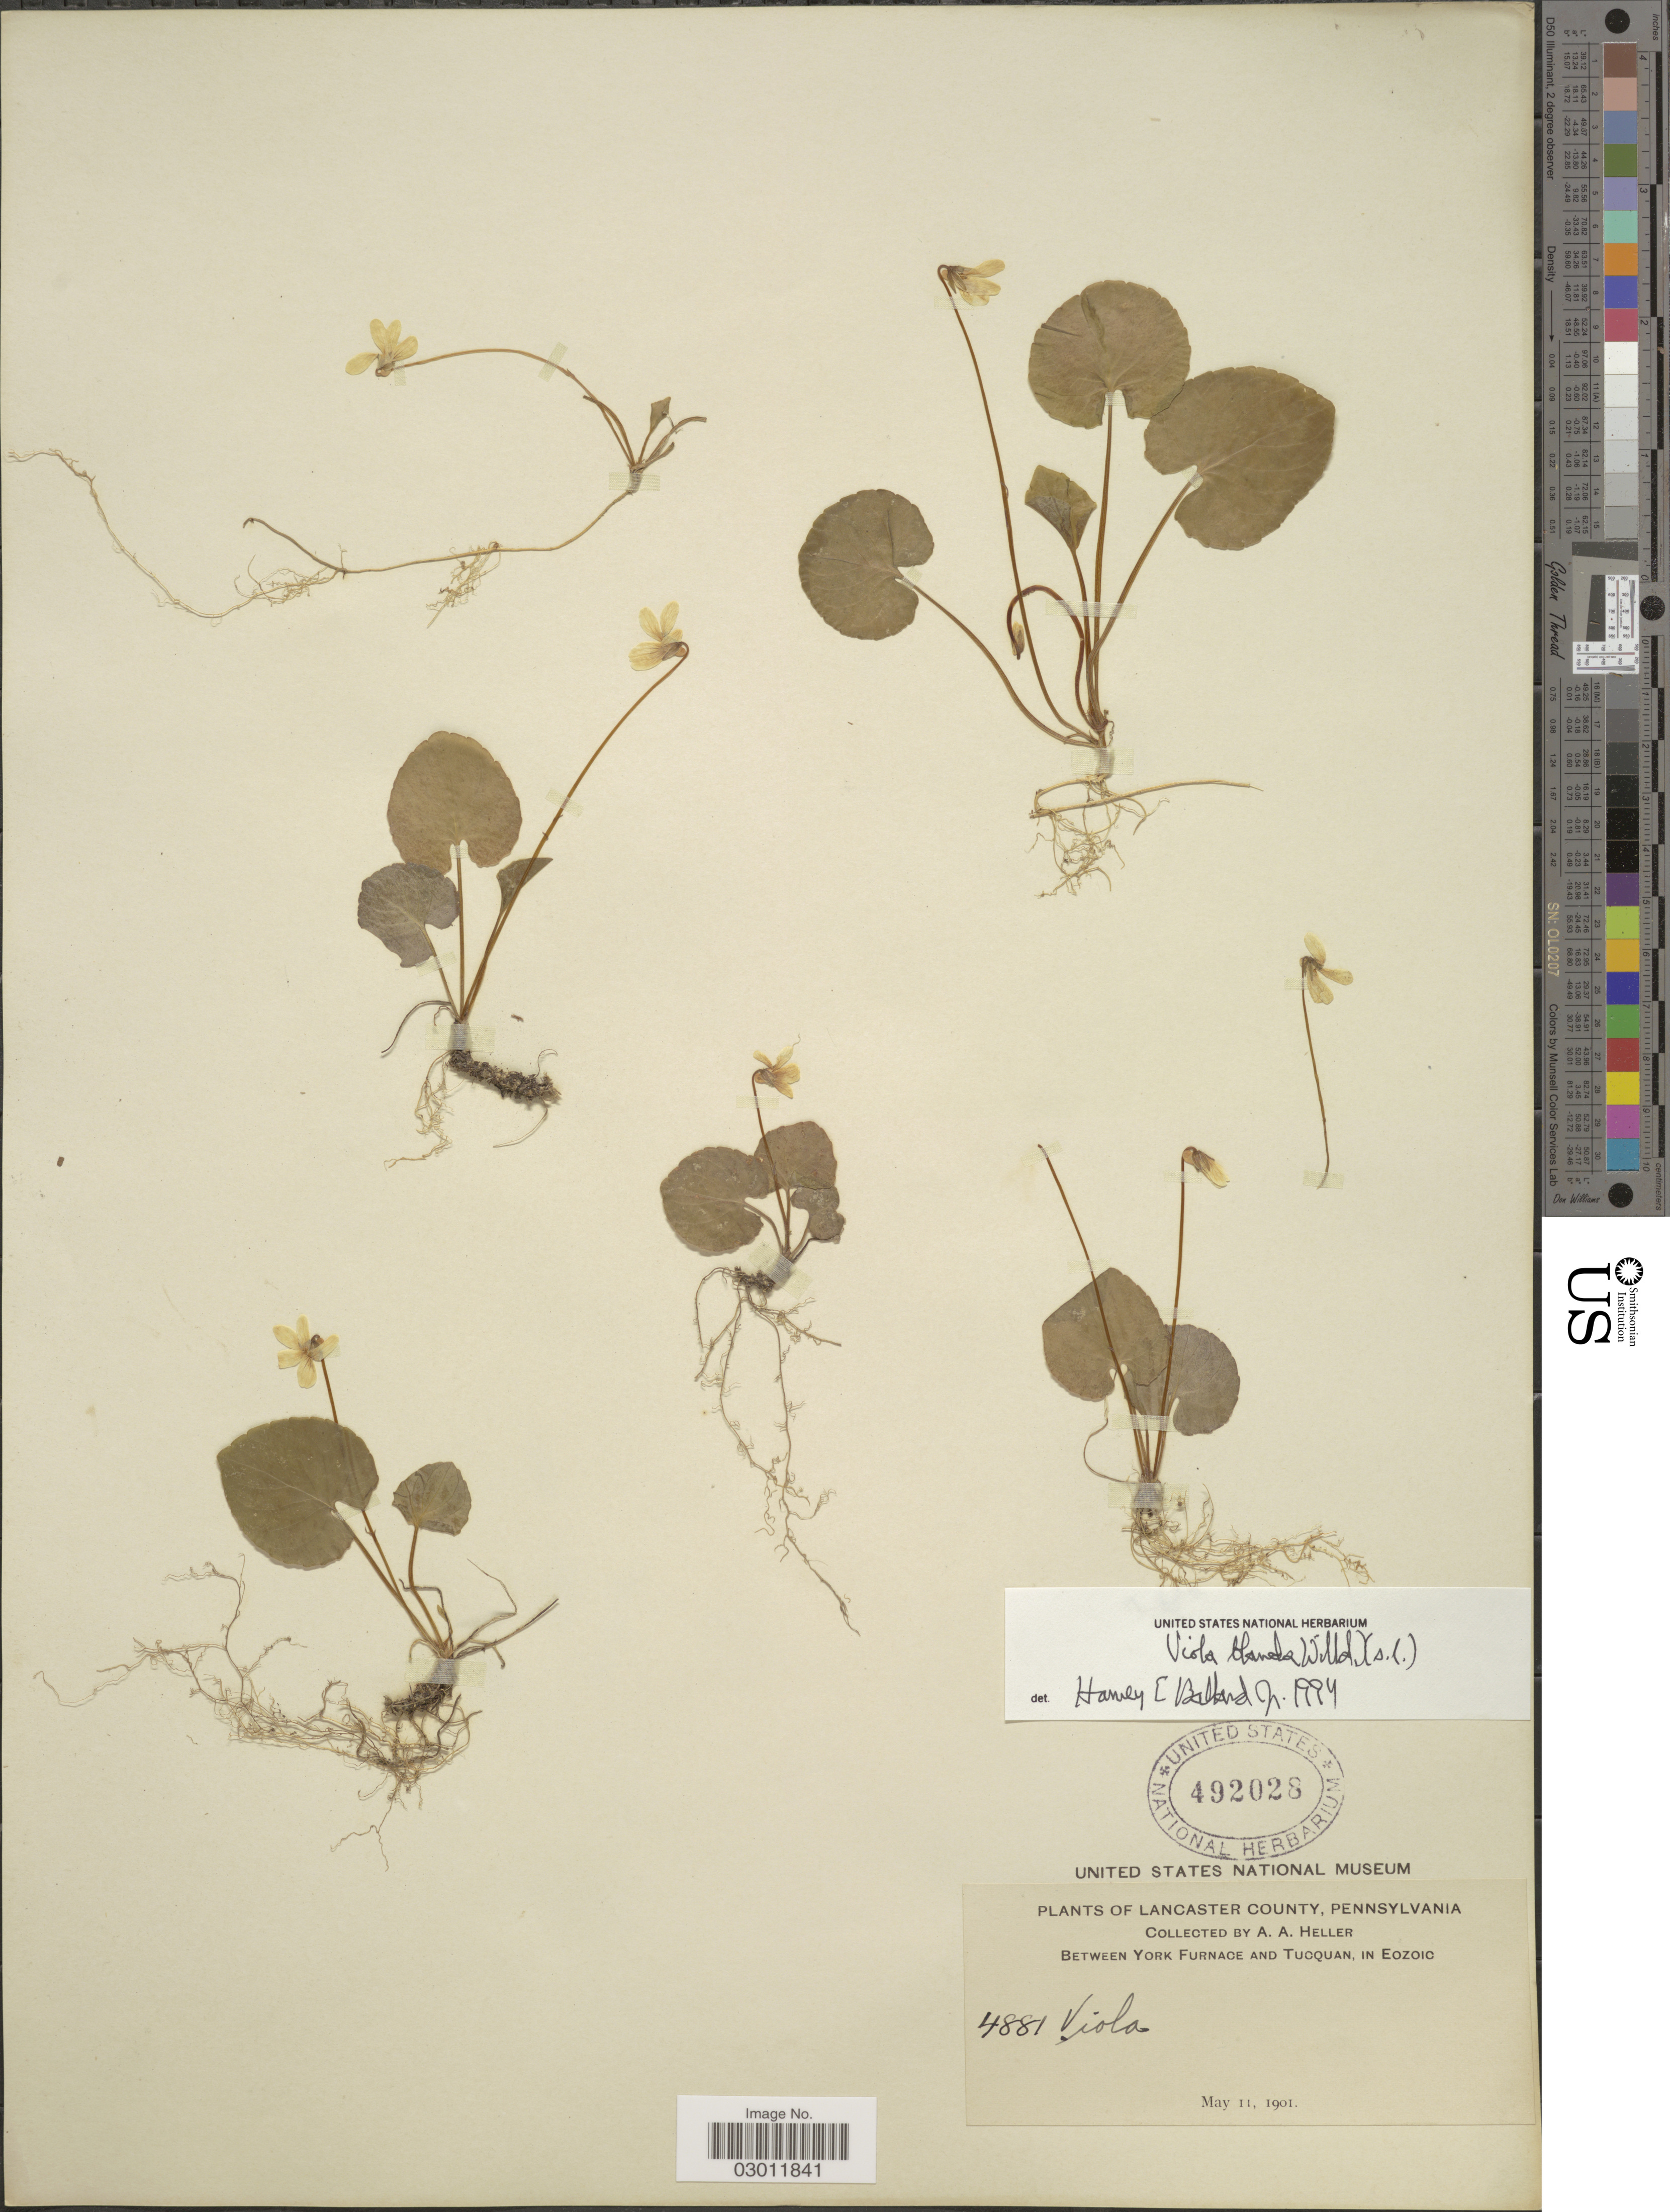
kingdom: Plantae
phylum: Tracheophyta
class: Magnoliopsida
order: Malpighiales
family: Violaceae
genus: Viola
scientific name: Viola blanda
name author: Willd.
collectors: A. A. Heller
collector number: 4881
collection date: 1901-05-11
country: United States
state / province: Pennsylvania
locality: Lancaster County. Between York Furnace and Tucquan, in Eozoic.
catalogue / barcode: US 492028